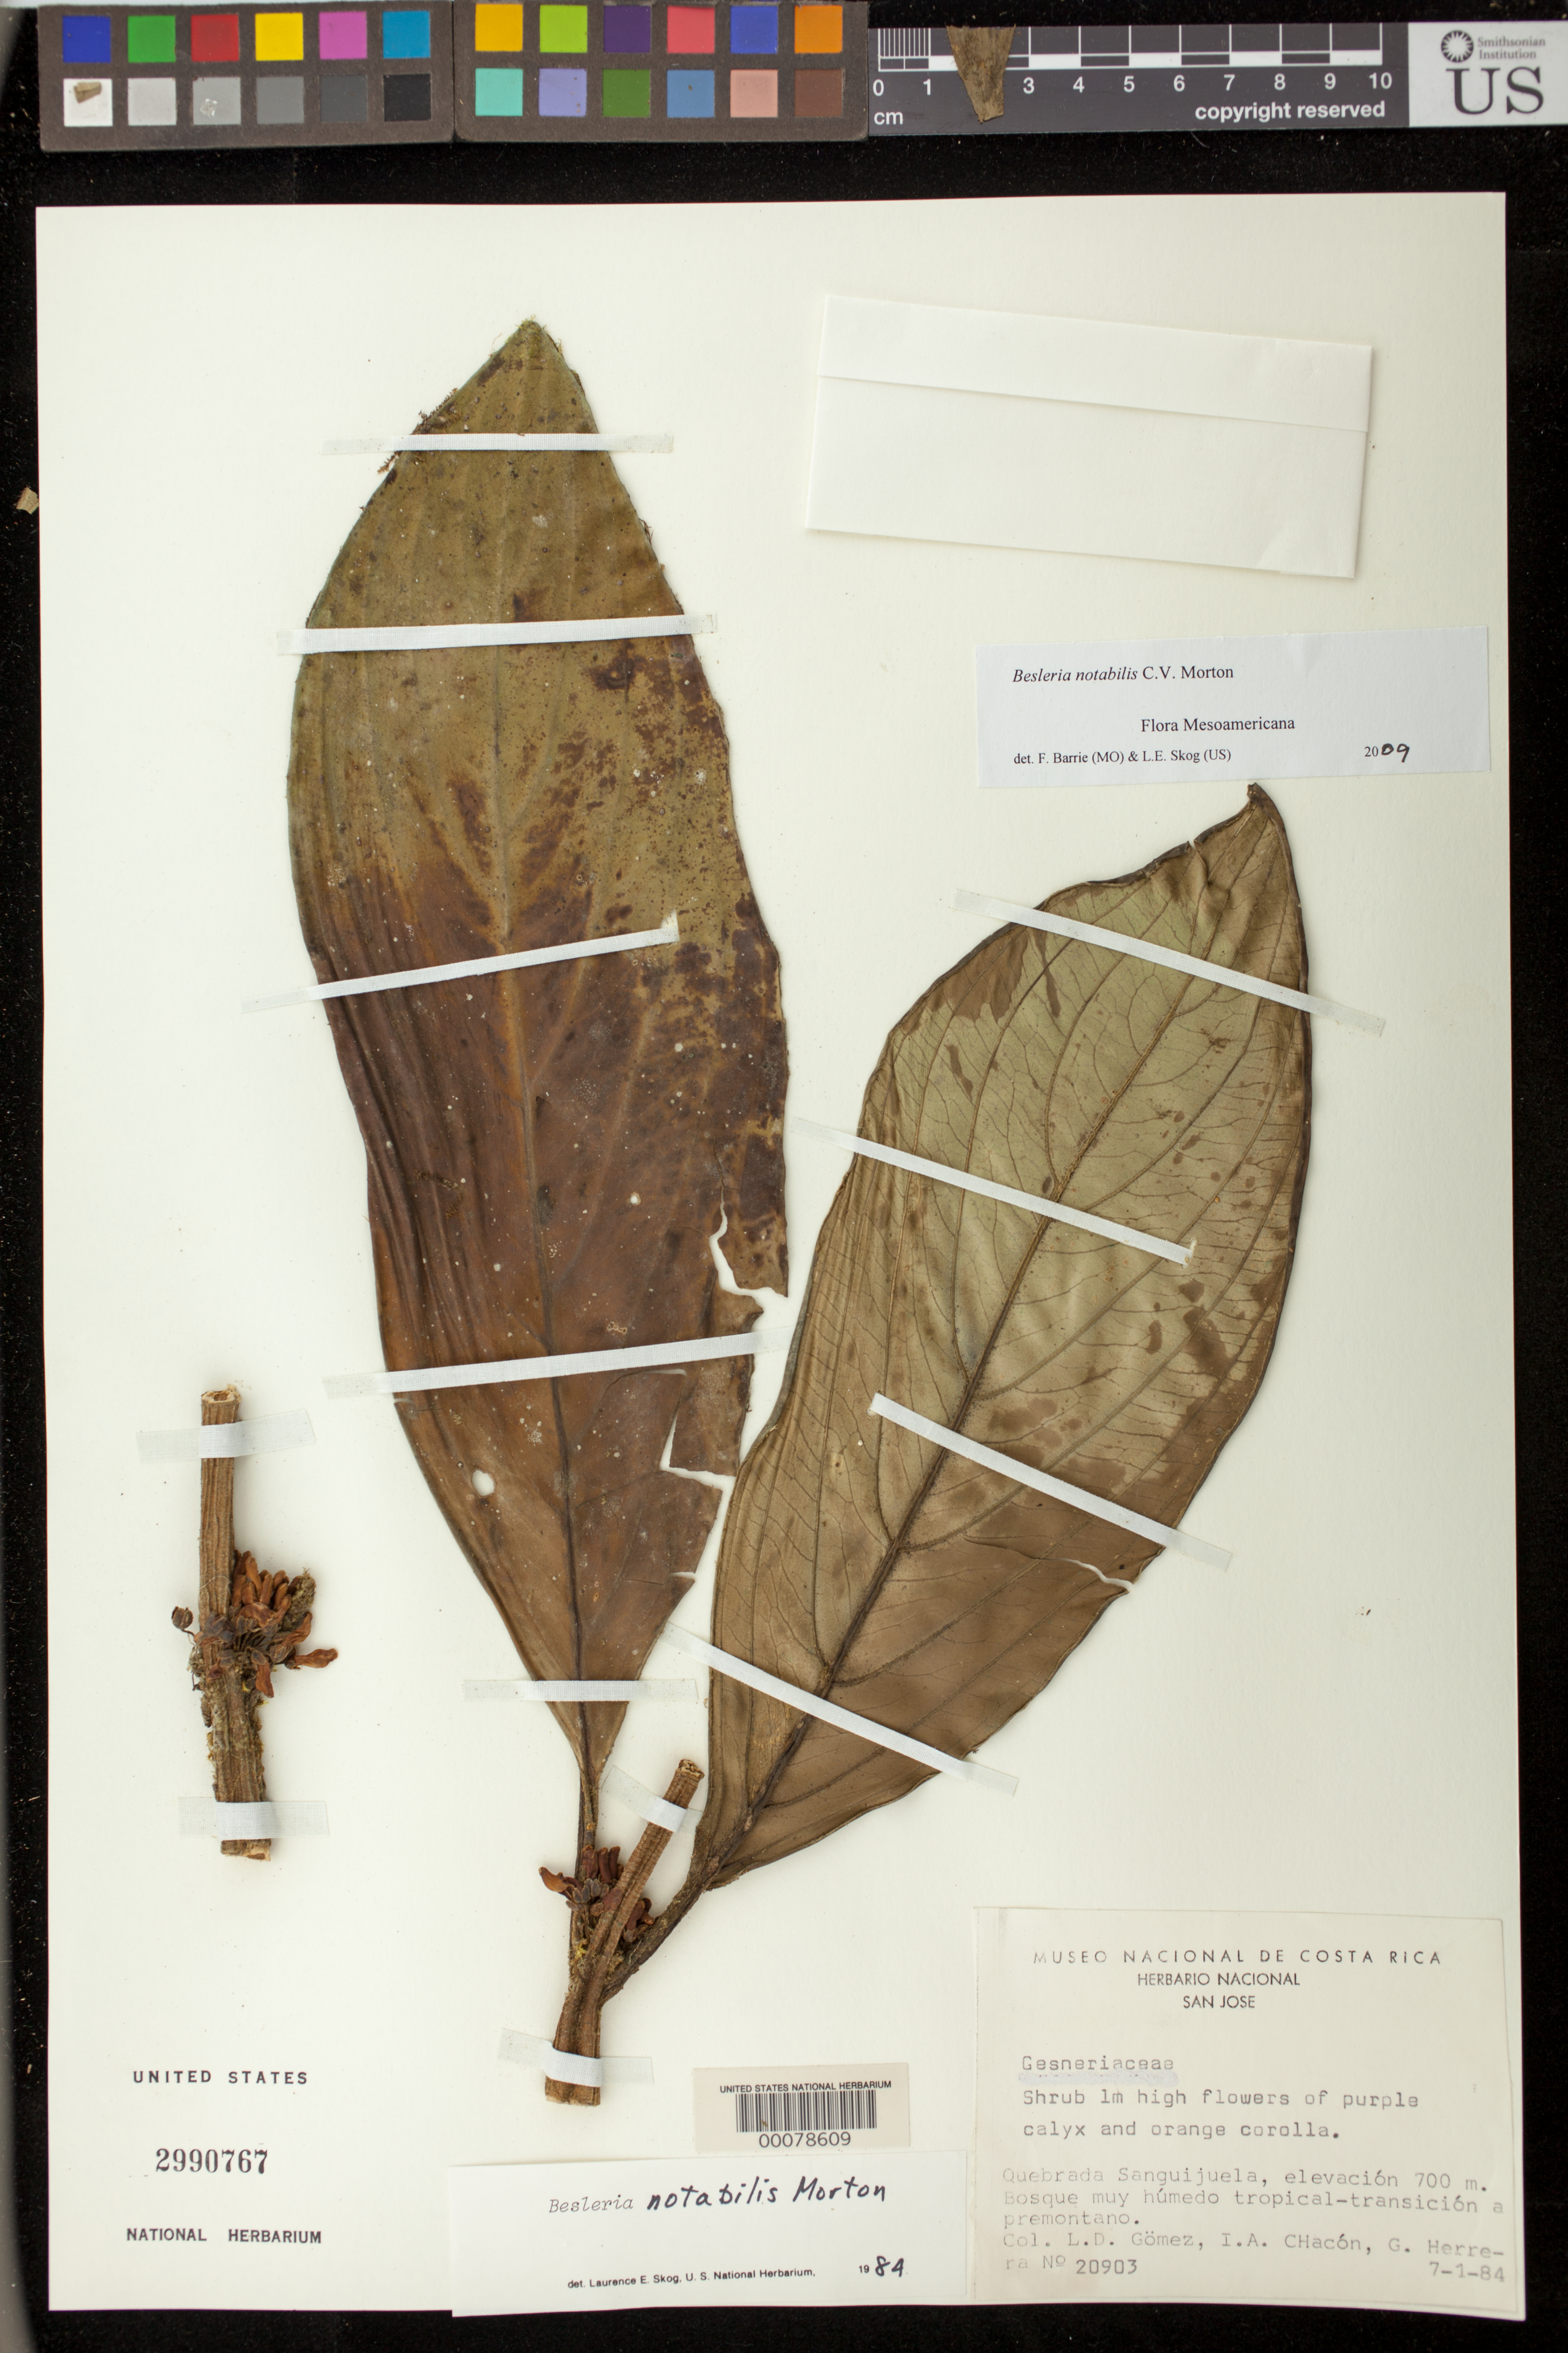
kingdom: Plantae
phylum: Tracheophyta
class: Magnoliopsida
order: Lamiales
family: Gesneriaceae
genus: Besleria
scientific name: Besleria notabilis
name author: C.V. Morton in Standl.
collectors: L. D. Gómez, I. Chacón & G. Herrera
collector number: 20903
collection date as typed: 27 Jan 1984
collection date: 1984-01-27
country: Costa Rica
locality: Quebrada Sanguijuela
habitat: Very humid tropical forest, transition to premontane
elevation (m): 700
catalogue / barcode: US 2990767